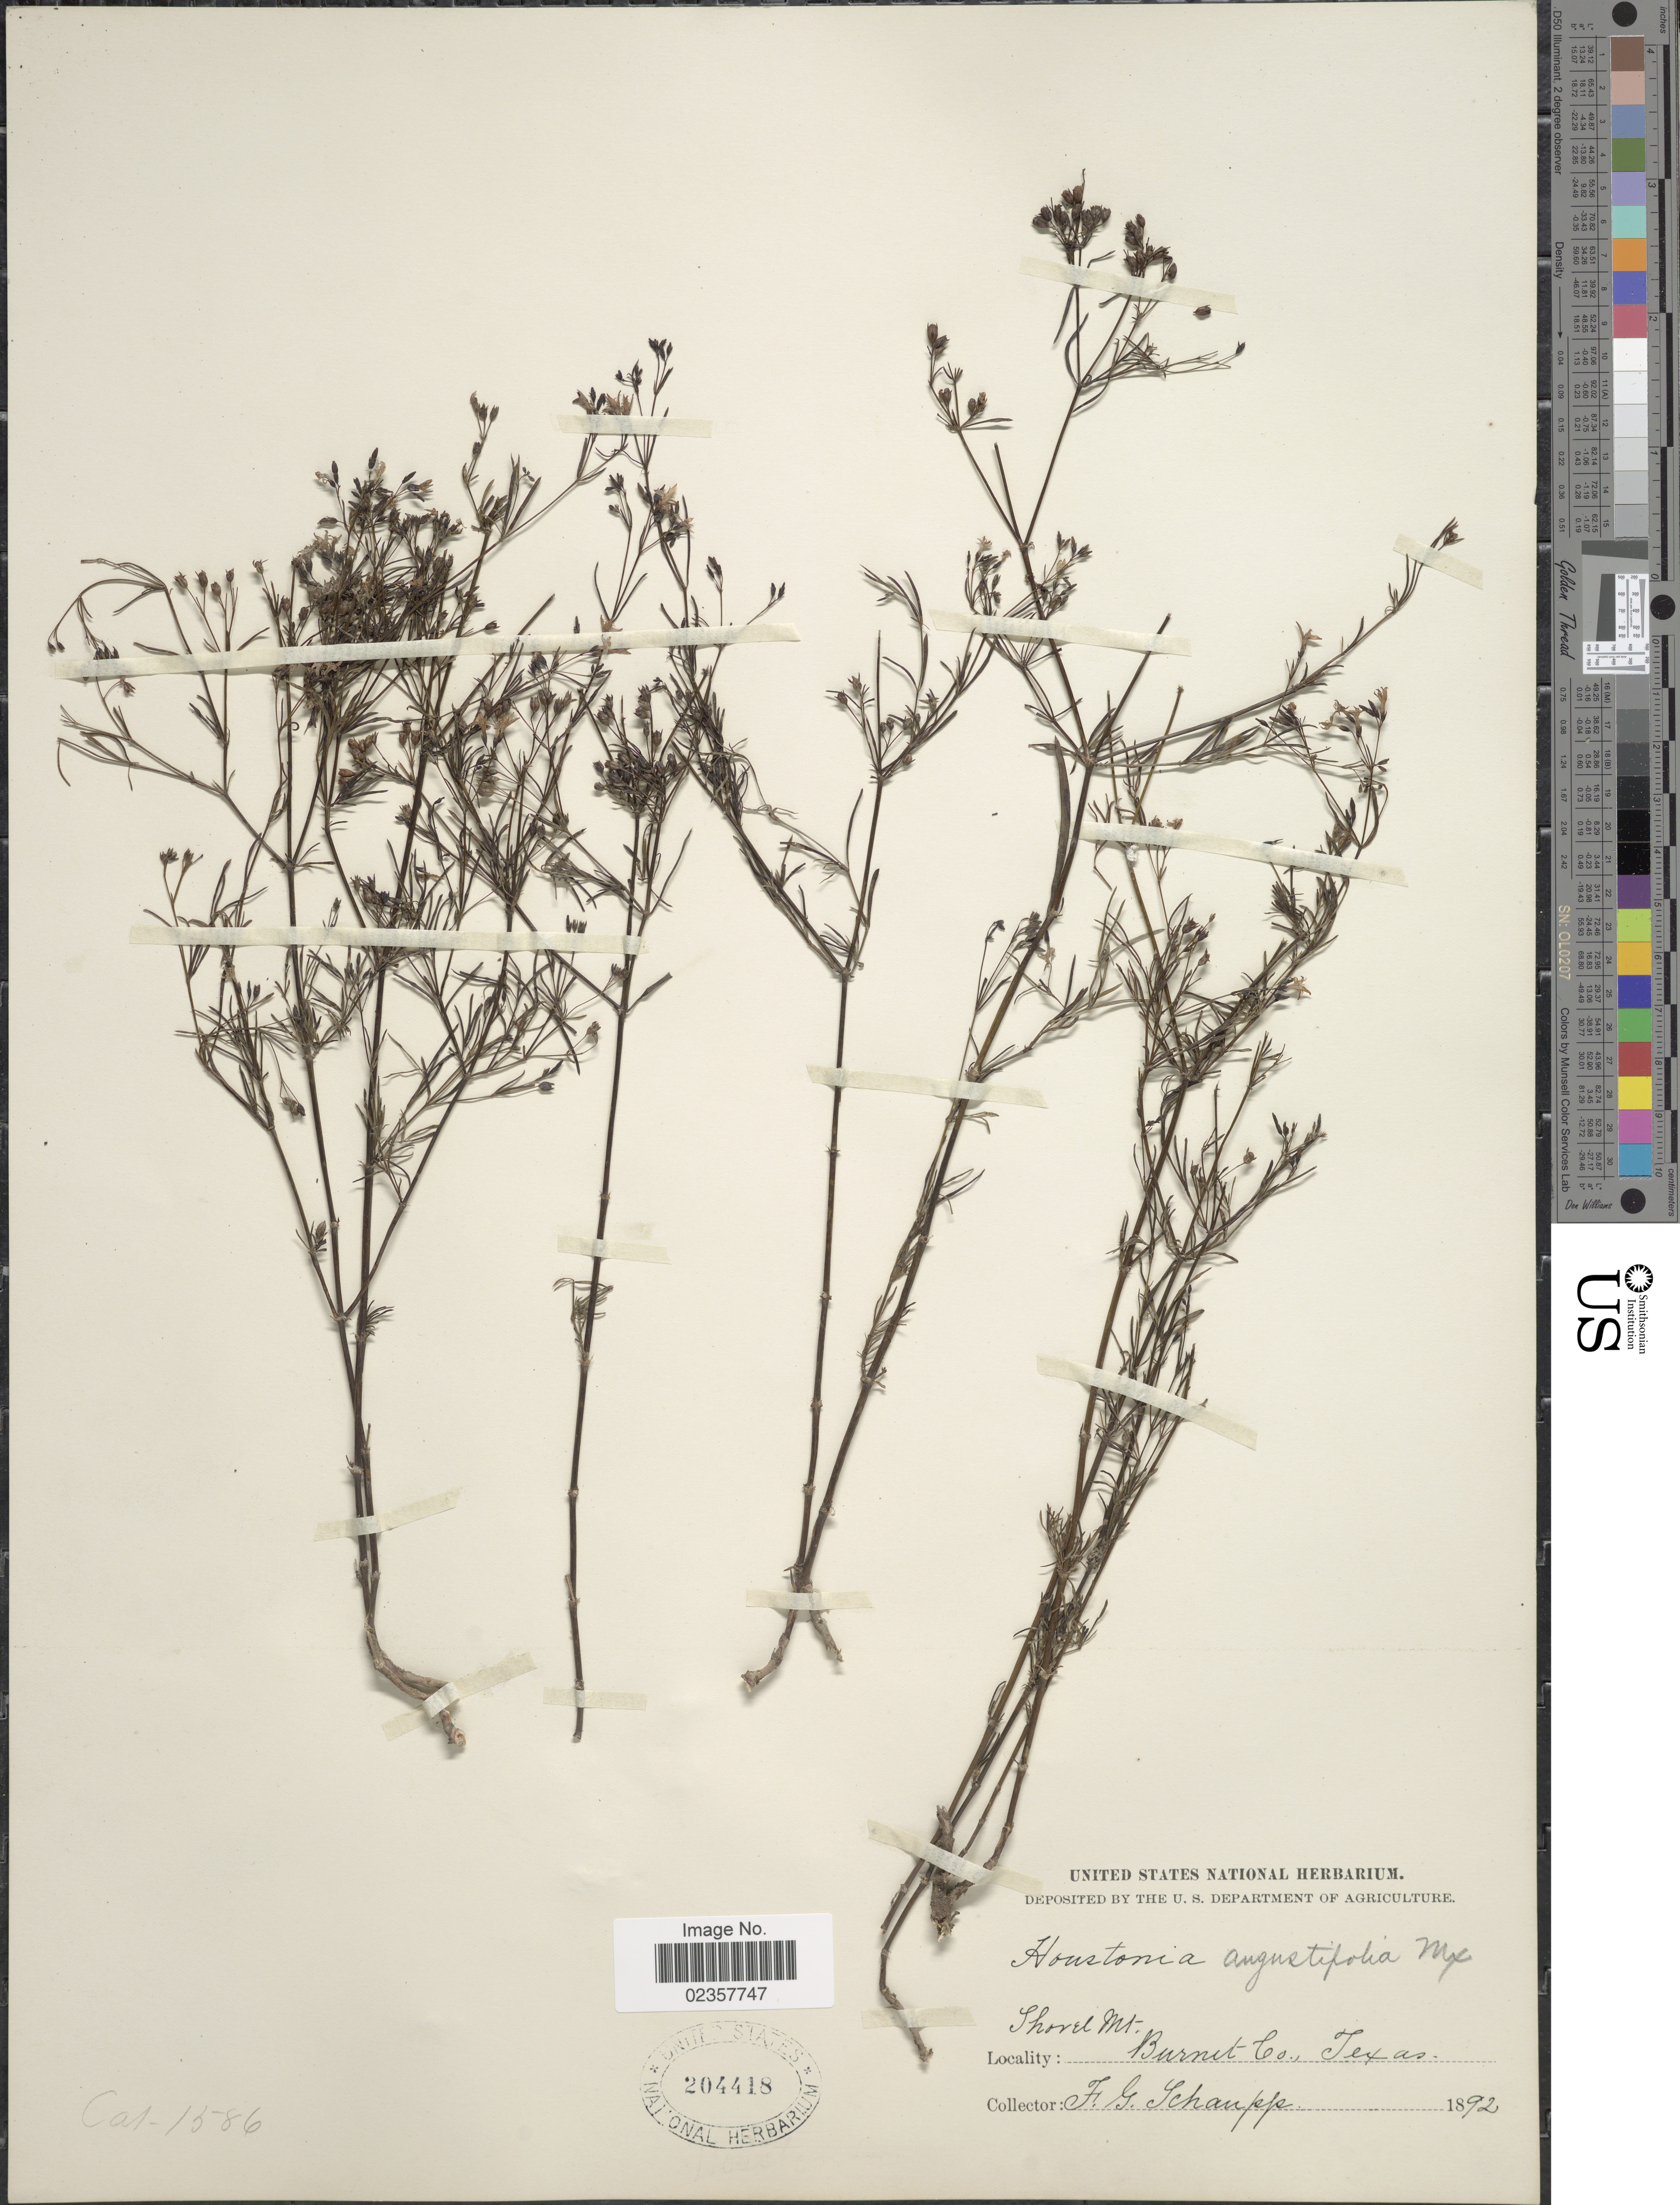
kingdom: Plantae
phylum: Tracheophyta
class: Magnoliopsida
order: Gentianales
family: Rubiaceae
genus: Houstonia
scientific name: Houstonia nigricans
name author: (Lam.) Fernald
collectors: F. Schaupp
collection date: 1892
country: United States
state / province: Texas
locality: Shovel Mt. Burnet Co, Texas.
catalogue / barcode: US 204418